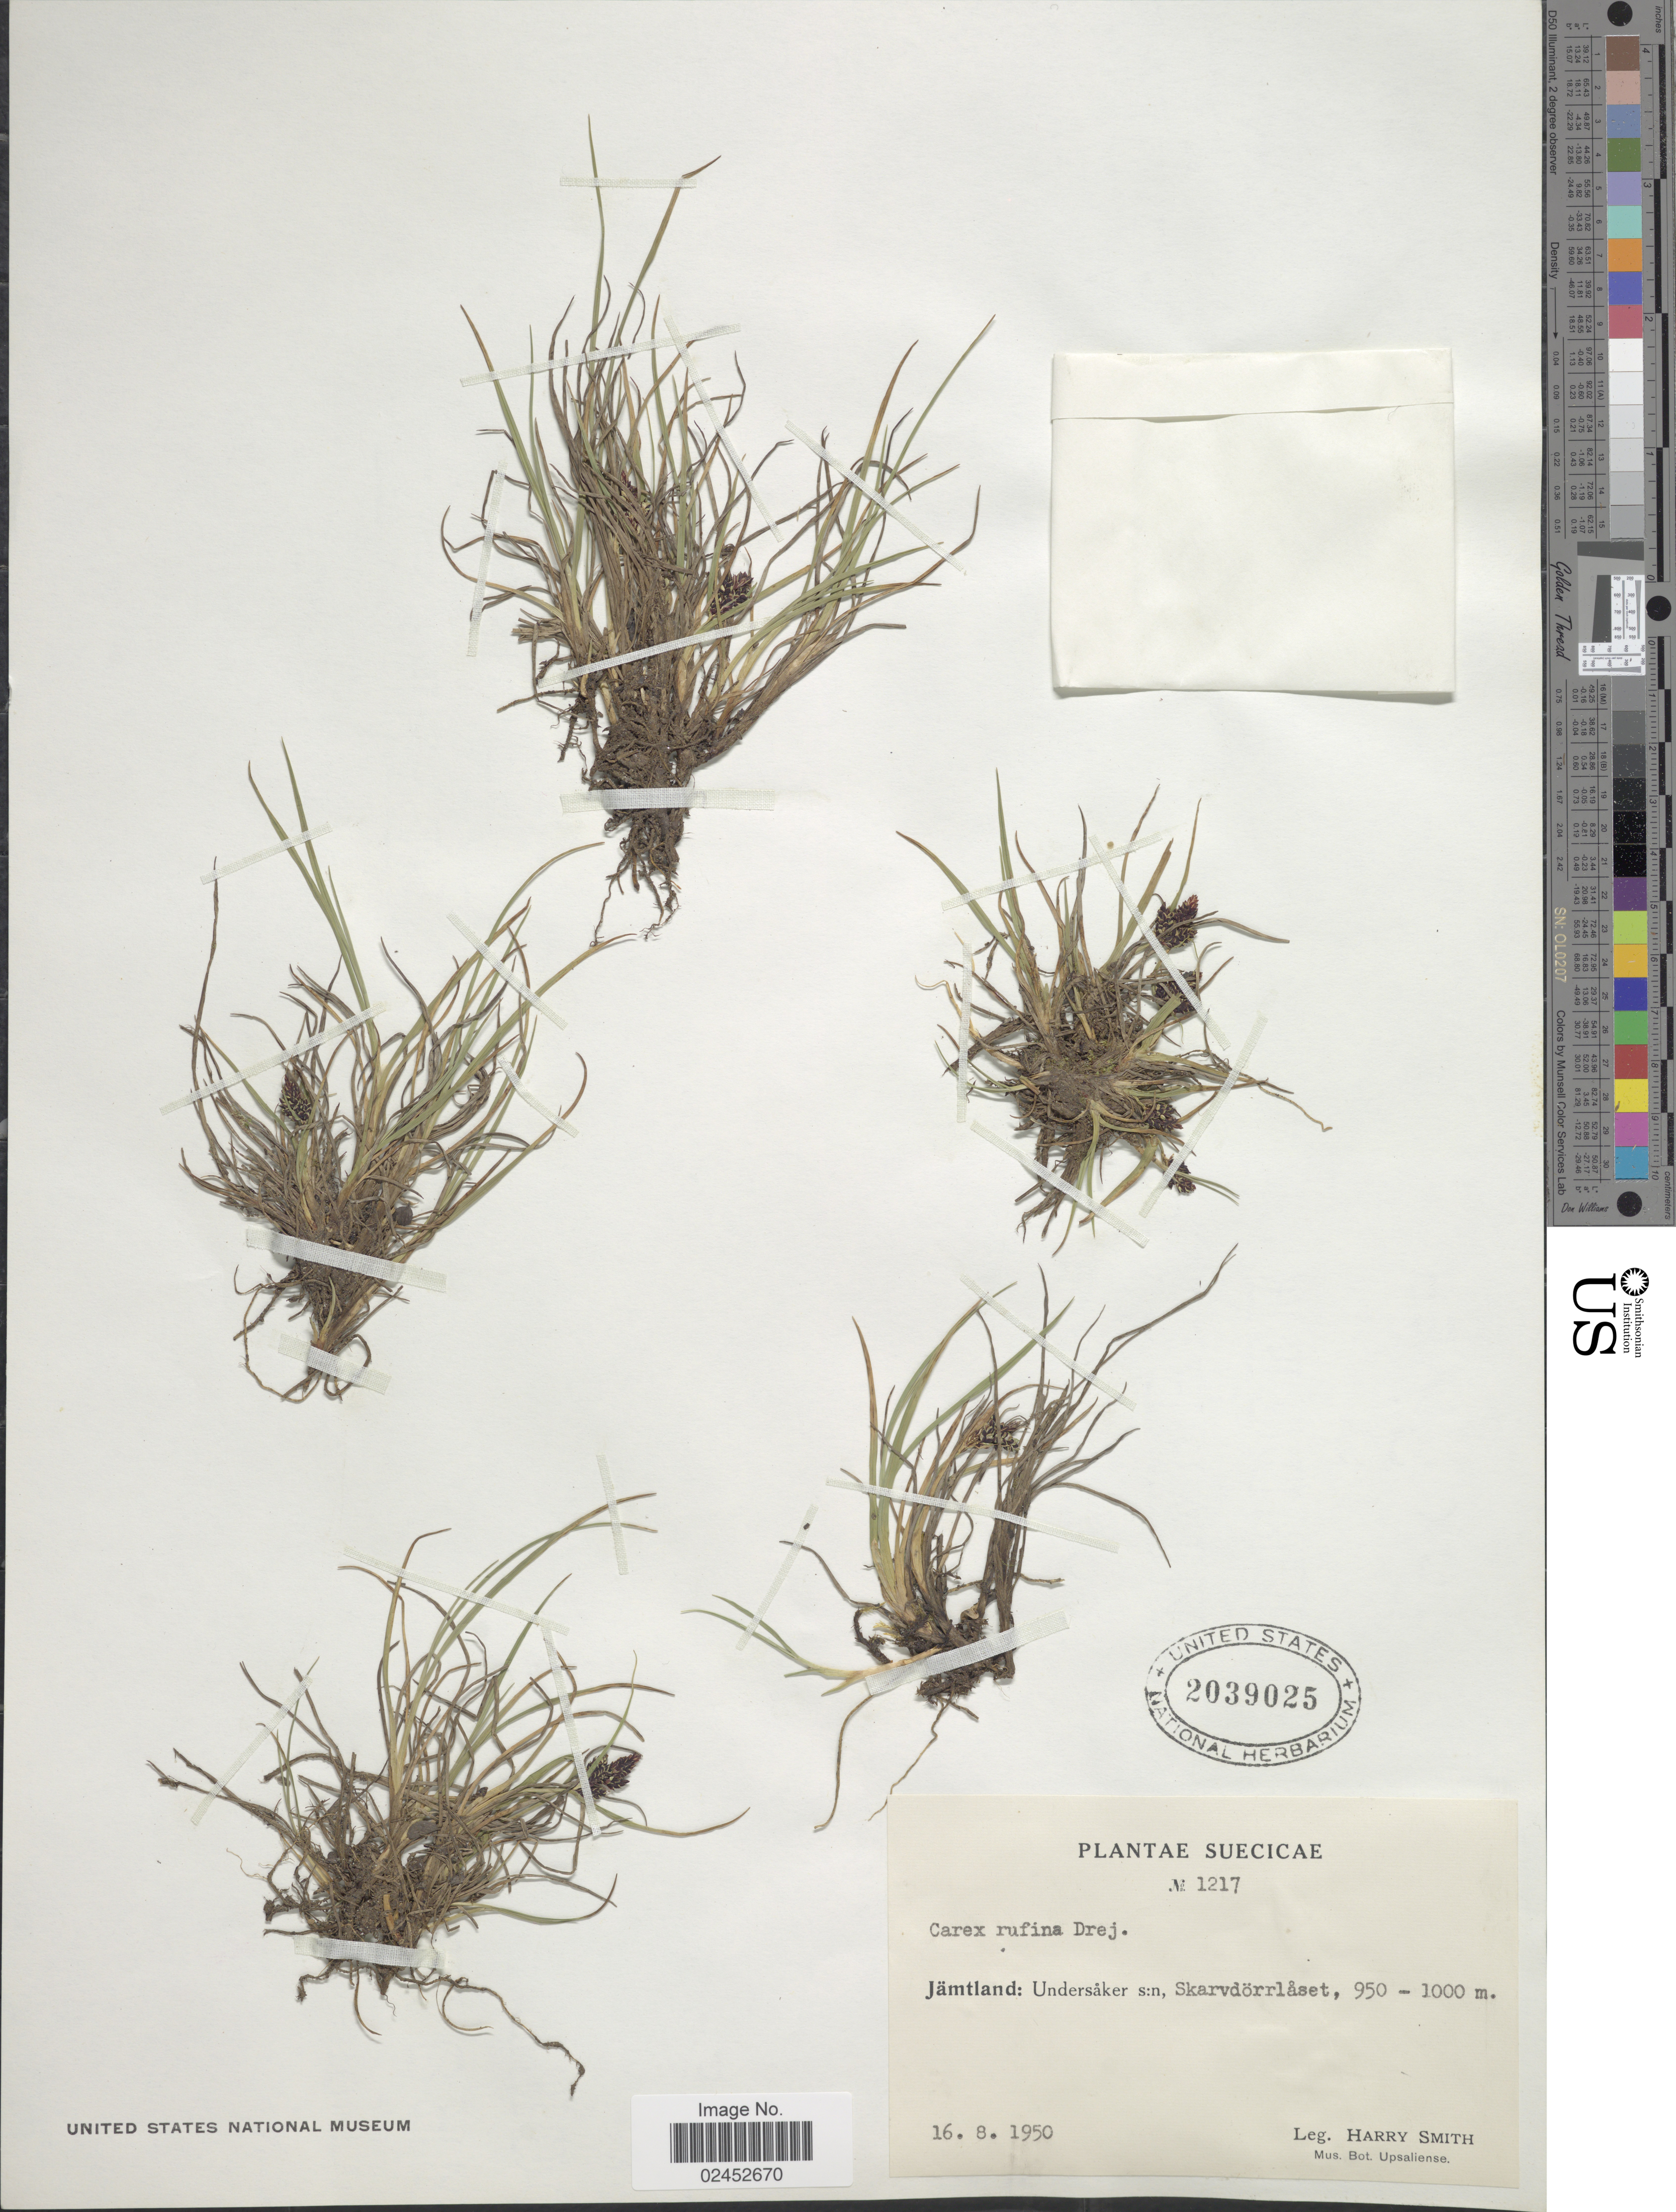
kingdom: Plantae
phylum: Tracheophyta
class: Liliopsida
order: Poales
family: Cyperaceae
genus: Carex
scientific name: Carex rufina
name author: Drejer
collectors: H. Smith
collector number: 1217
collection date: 1950-08-16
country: Sweden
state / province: Jämtland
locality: Suecicae, Jamtland: Undersaker s:n, Skarvdorrlaset.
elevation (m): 950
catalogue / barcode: US 2039025